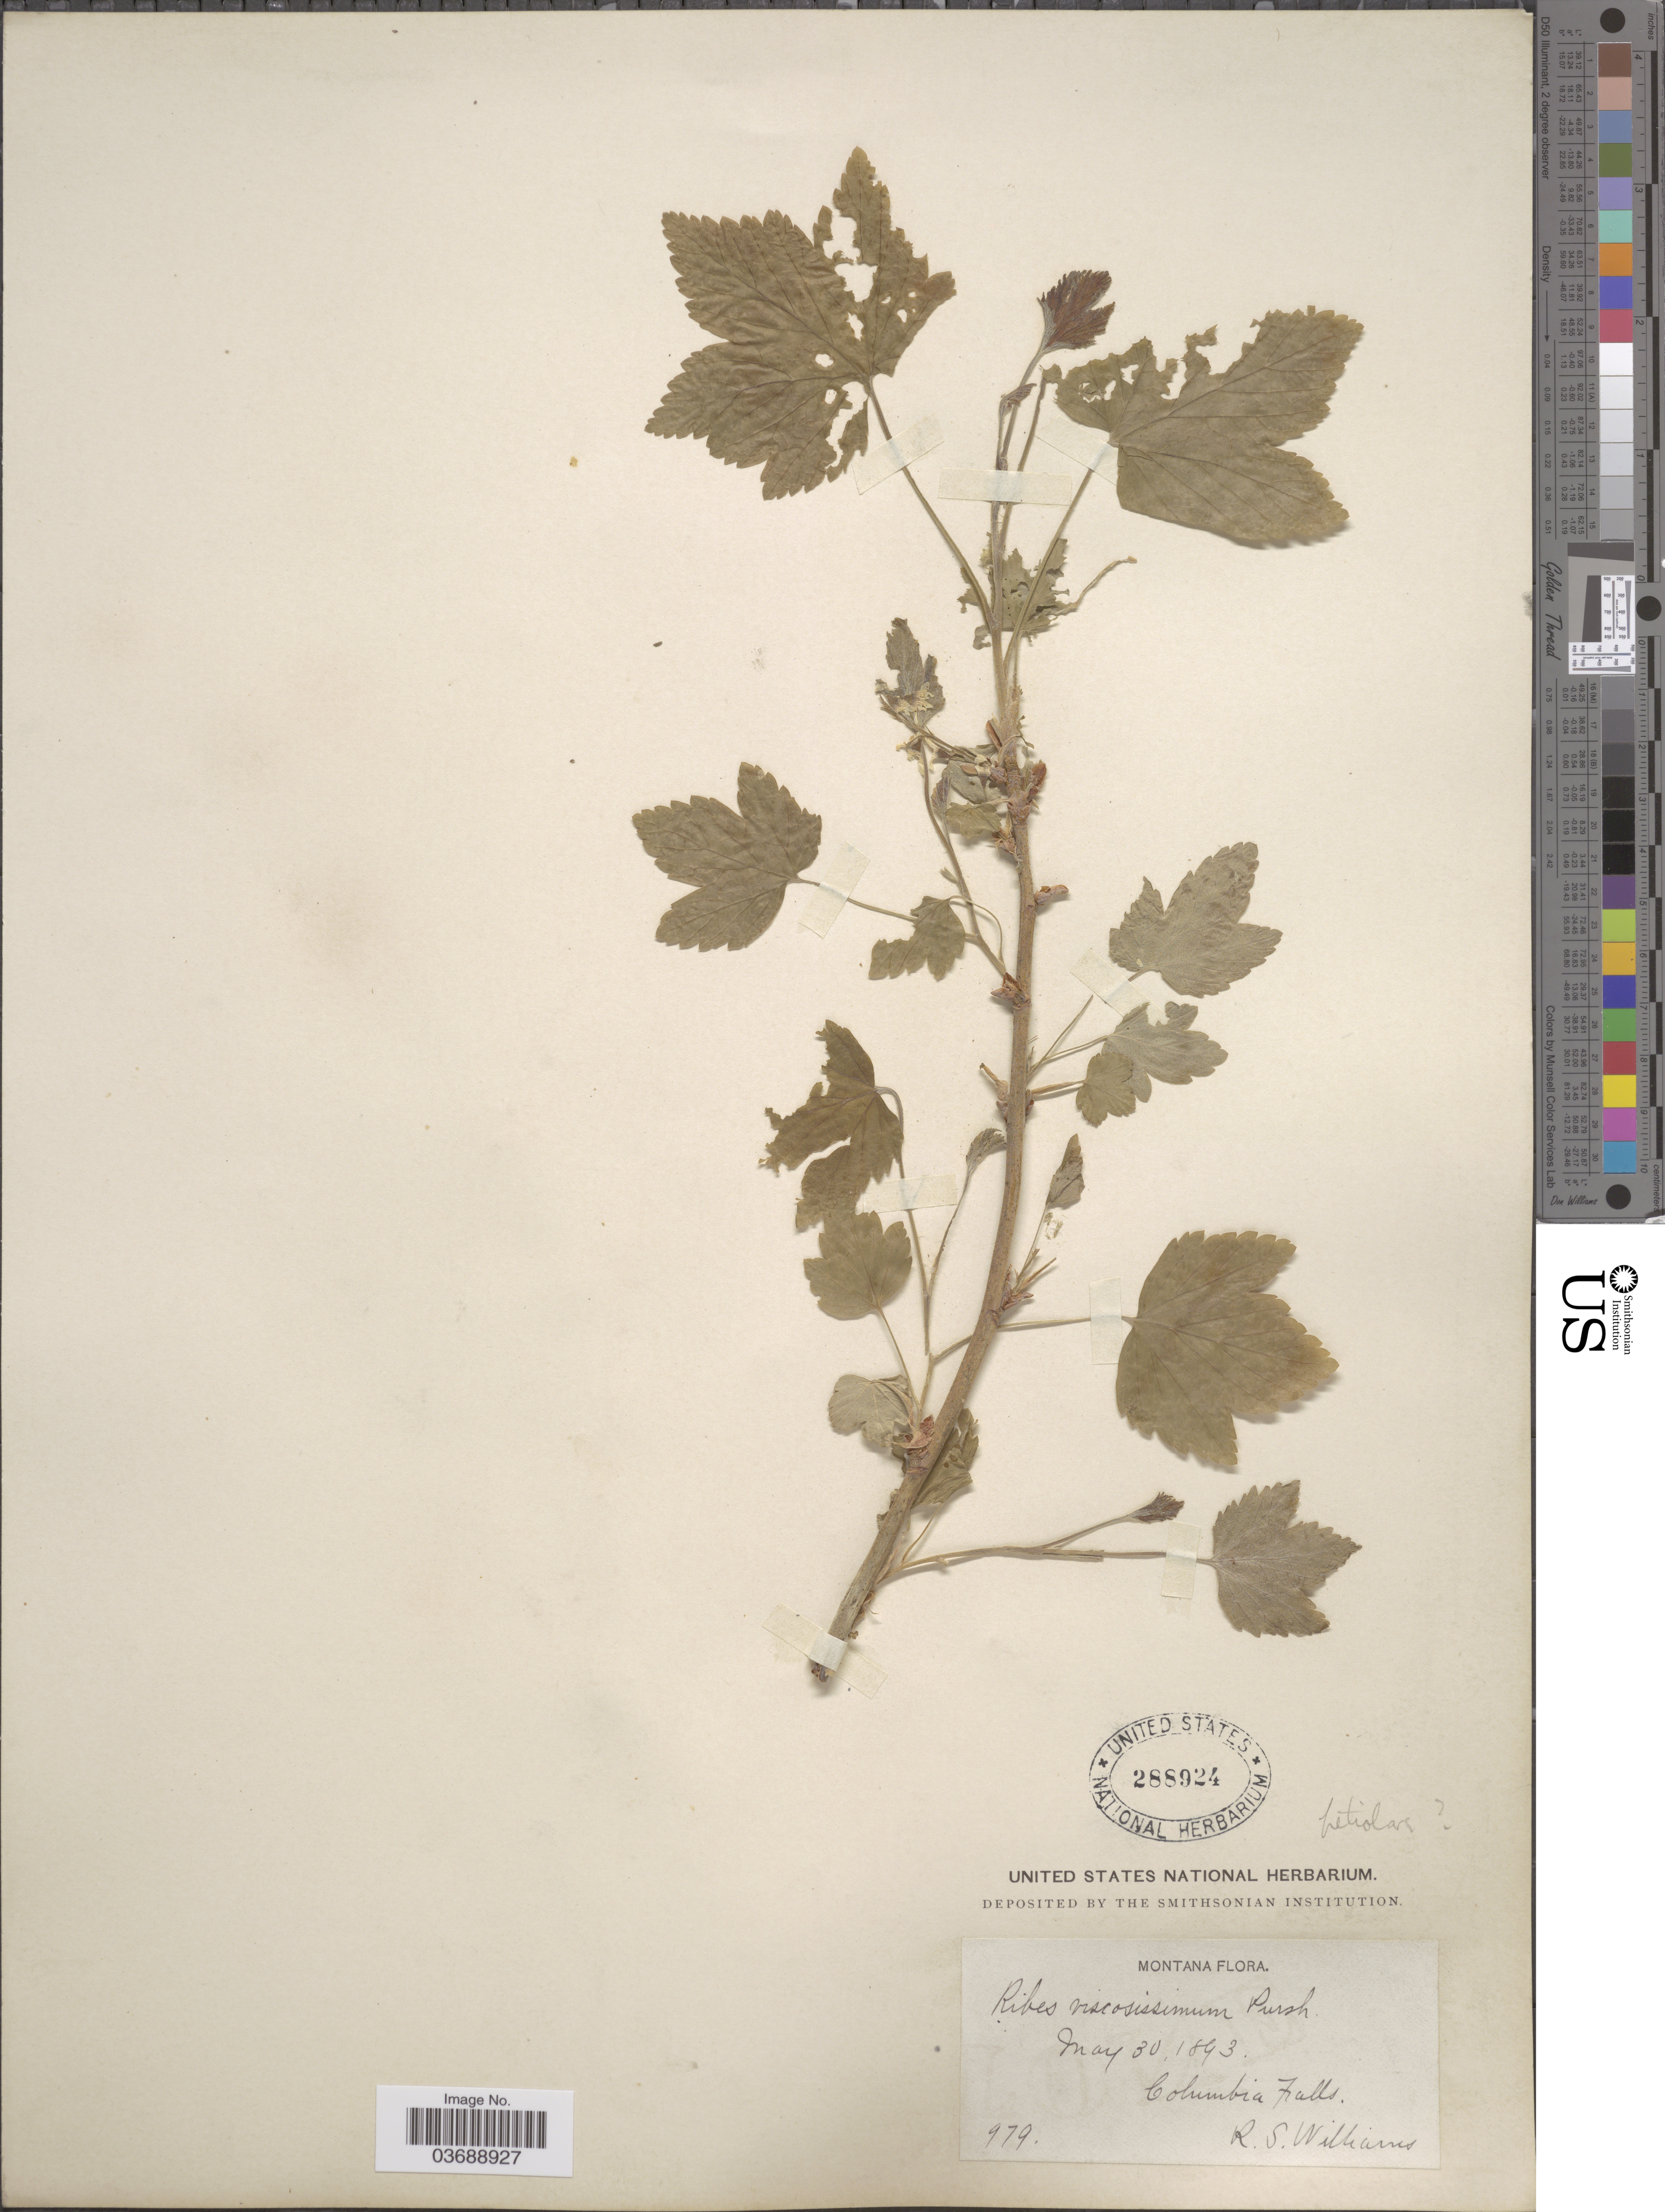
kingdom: Plantae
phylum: Tracheophyta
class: Magnoliopsida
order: Saxifragales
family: Grossulariaceae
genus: Ribes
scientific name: Ribes petiolare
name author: Douglas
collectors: R. S. Williams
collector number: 979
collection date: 1893-05-30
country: United States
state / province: Montana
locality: Columbia Falls.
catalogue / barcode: US 288924